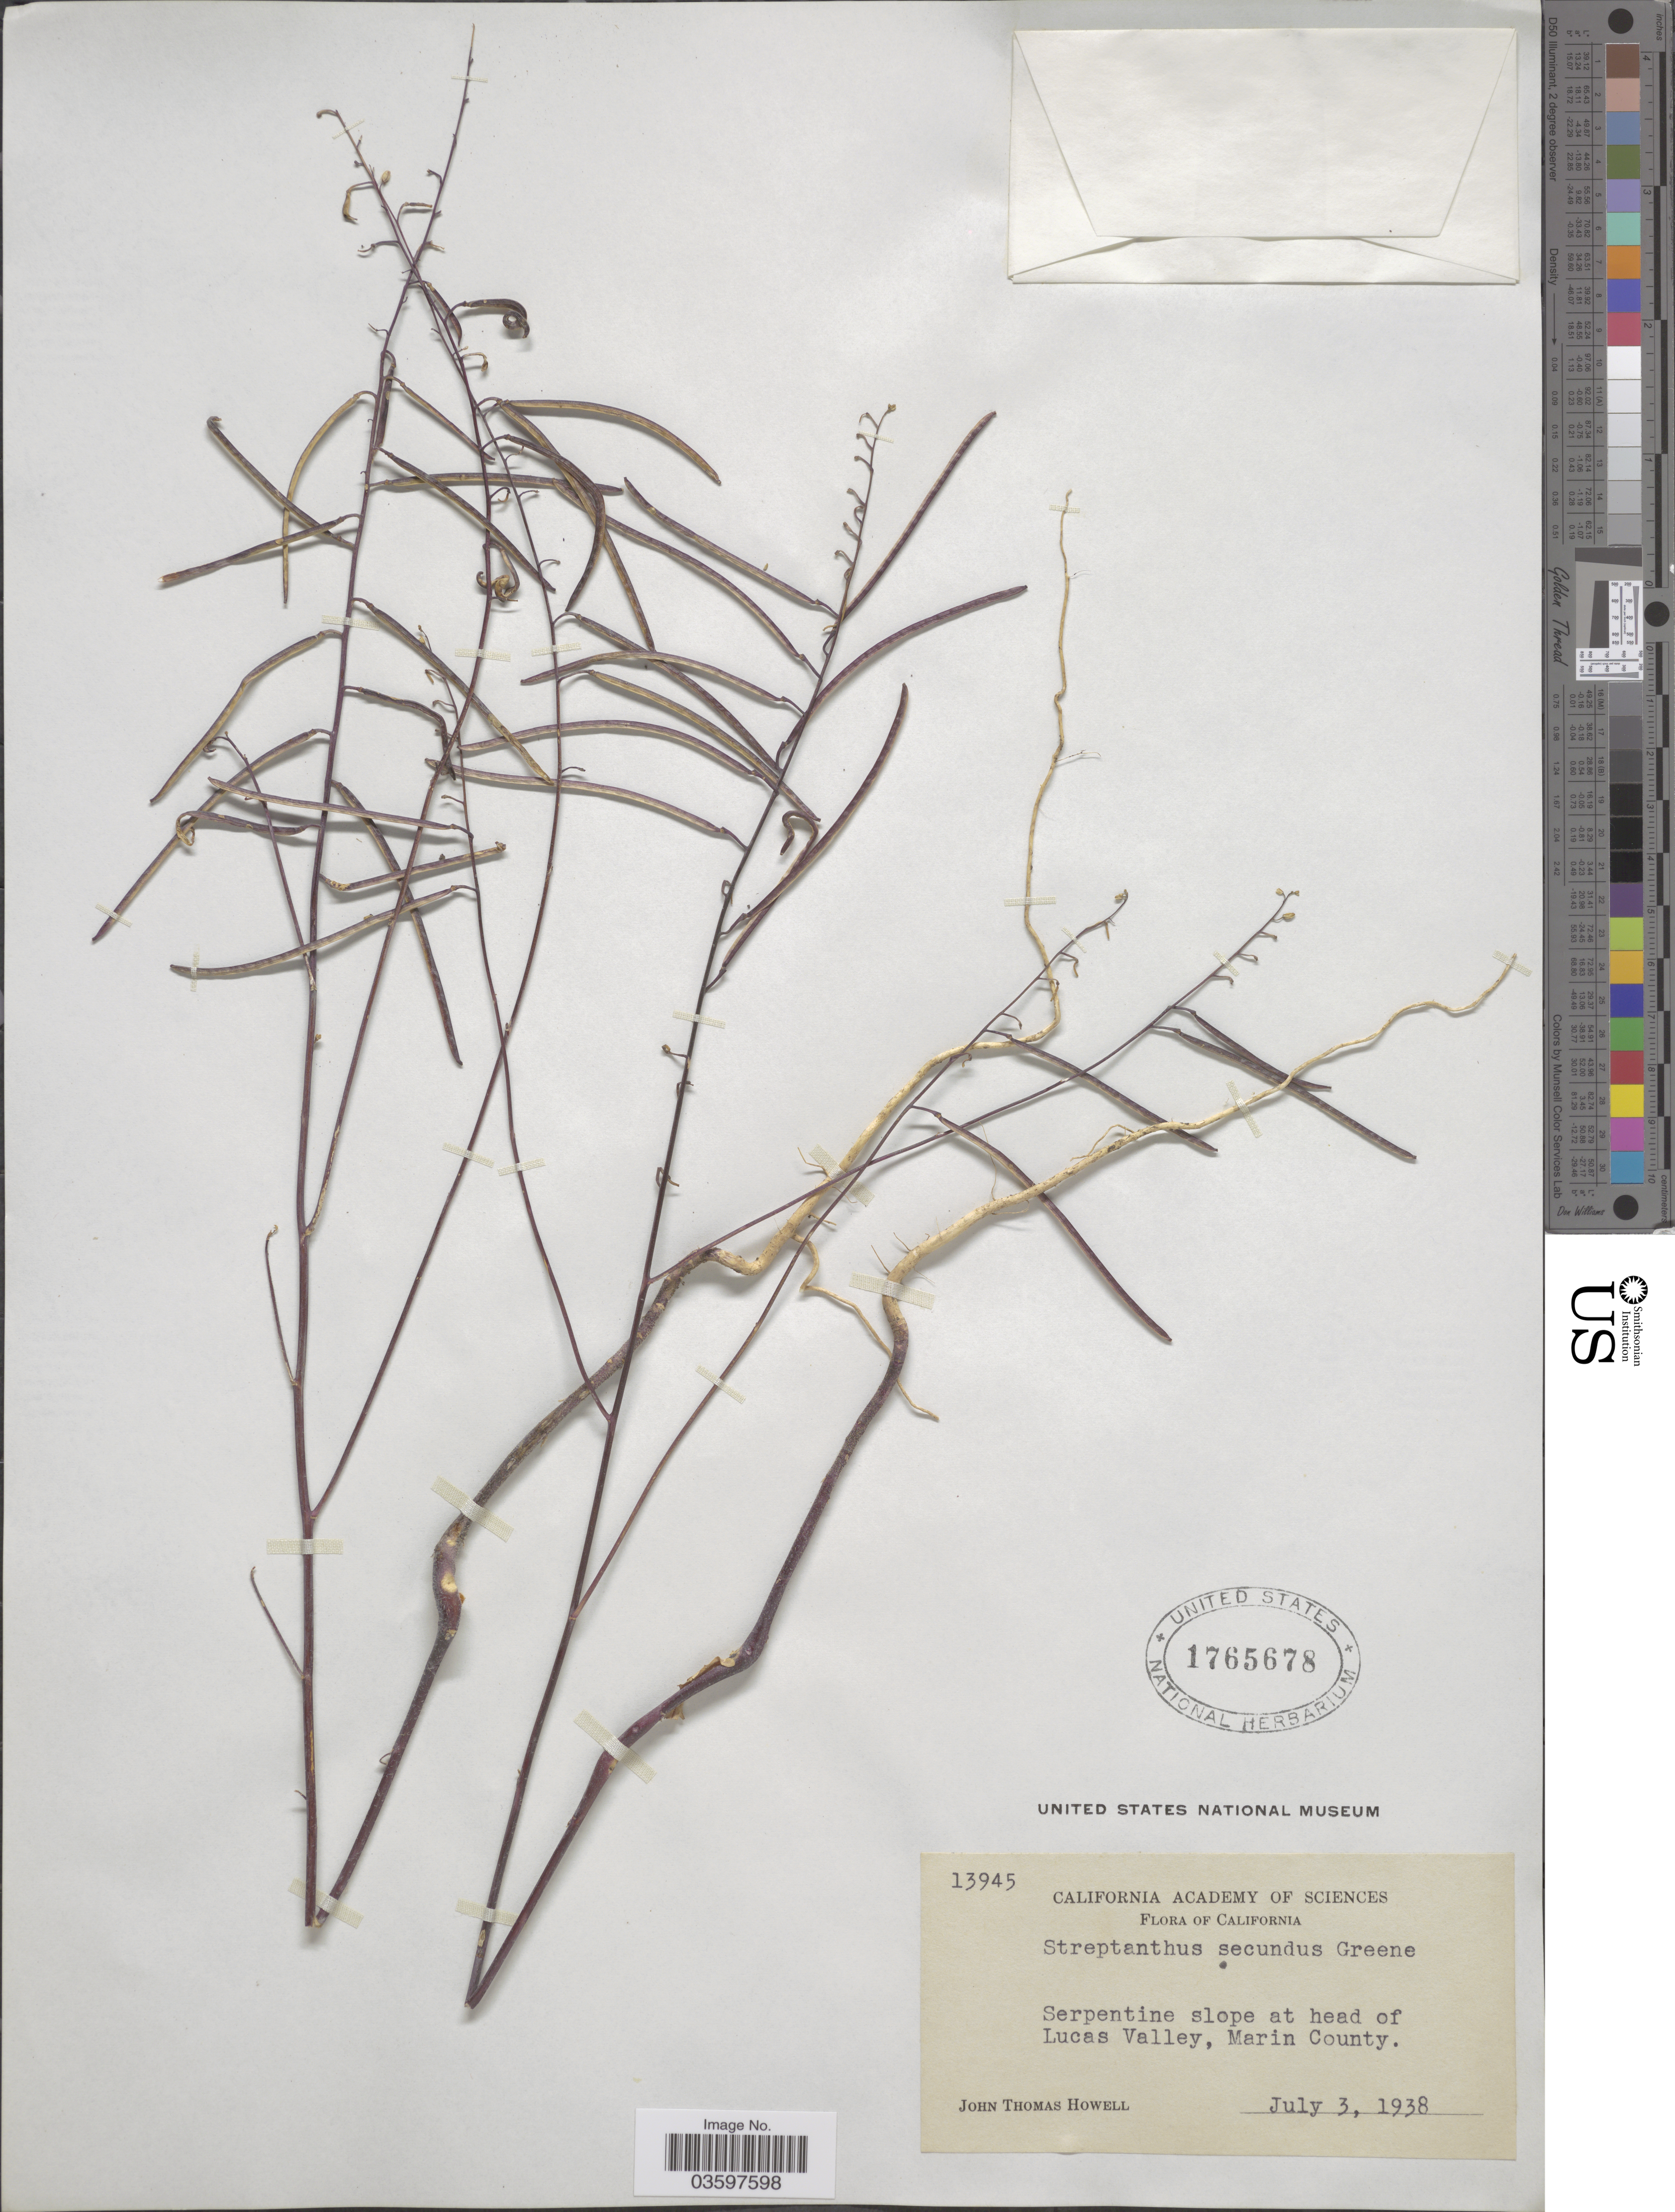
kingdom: Plantae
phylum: Tracheophyta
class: Magnoliopsida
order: Brassicales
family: Brassicaceae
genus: Streptanthus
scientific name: Streptanthus glandulosus var. secundus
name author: (Greene) Munz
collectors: J. T. Howell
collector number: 13945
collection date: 1938-07-03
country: United States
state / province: California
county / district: Marin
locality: Serpentine slope at head of Lucas Valley, Marin County.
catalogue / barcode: US 1765678